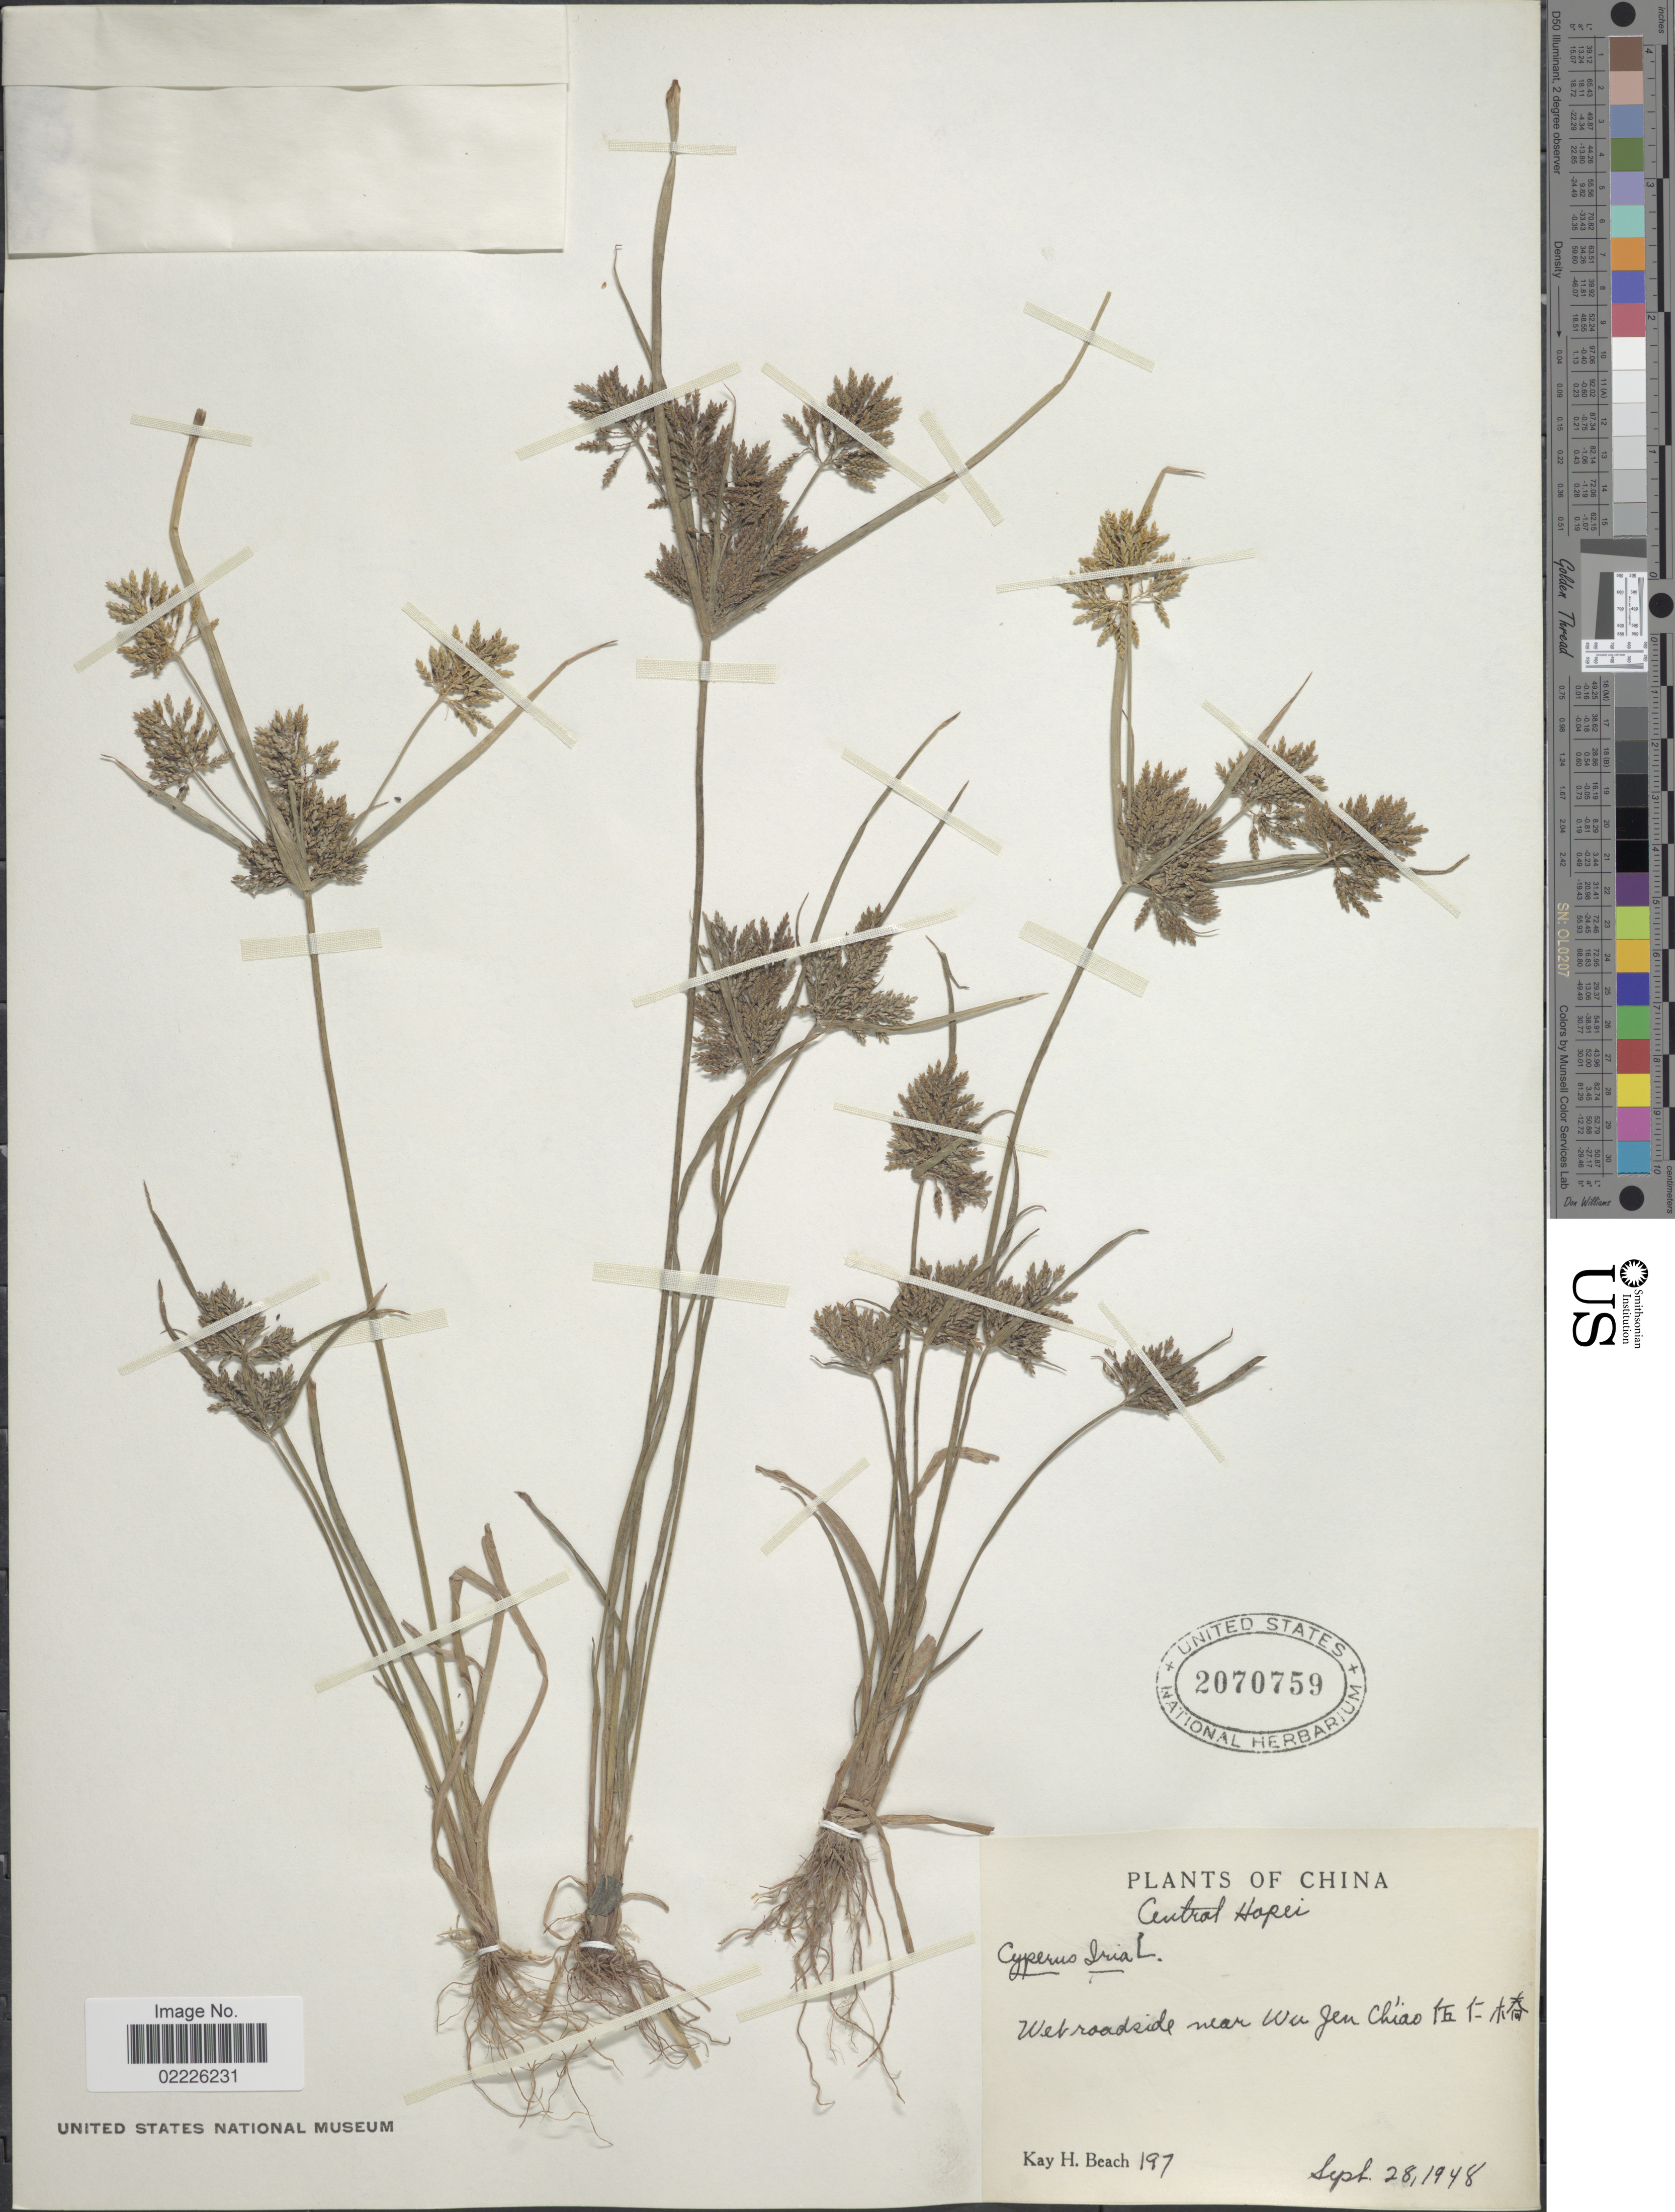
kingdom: Plantae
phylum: Tracheophyta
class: Liliopsida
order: Poales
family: Cyperaceae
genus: Cyperus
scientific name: Cyperus iria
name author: L.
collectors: K. H. Beach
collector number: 197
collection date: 1948-09-28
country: China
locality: China. Wet roadside near Wu Jen Chiao X.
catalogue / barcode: US 2070759